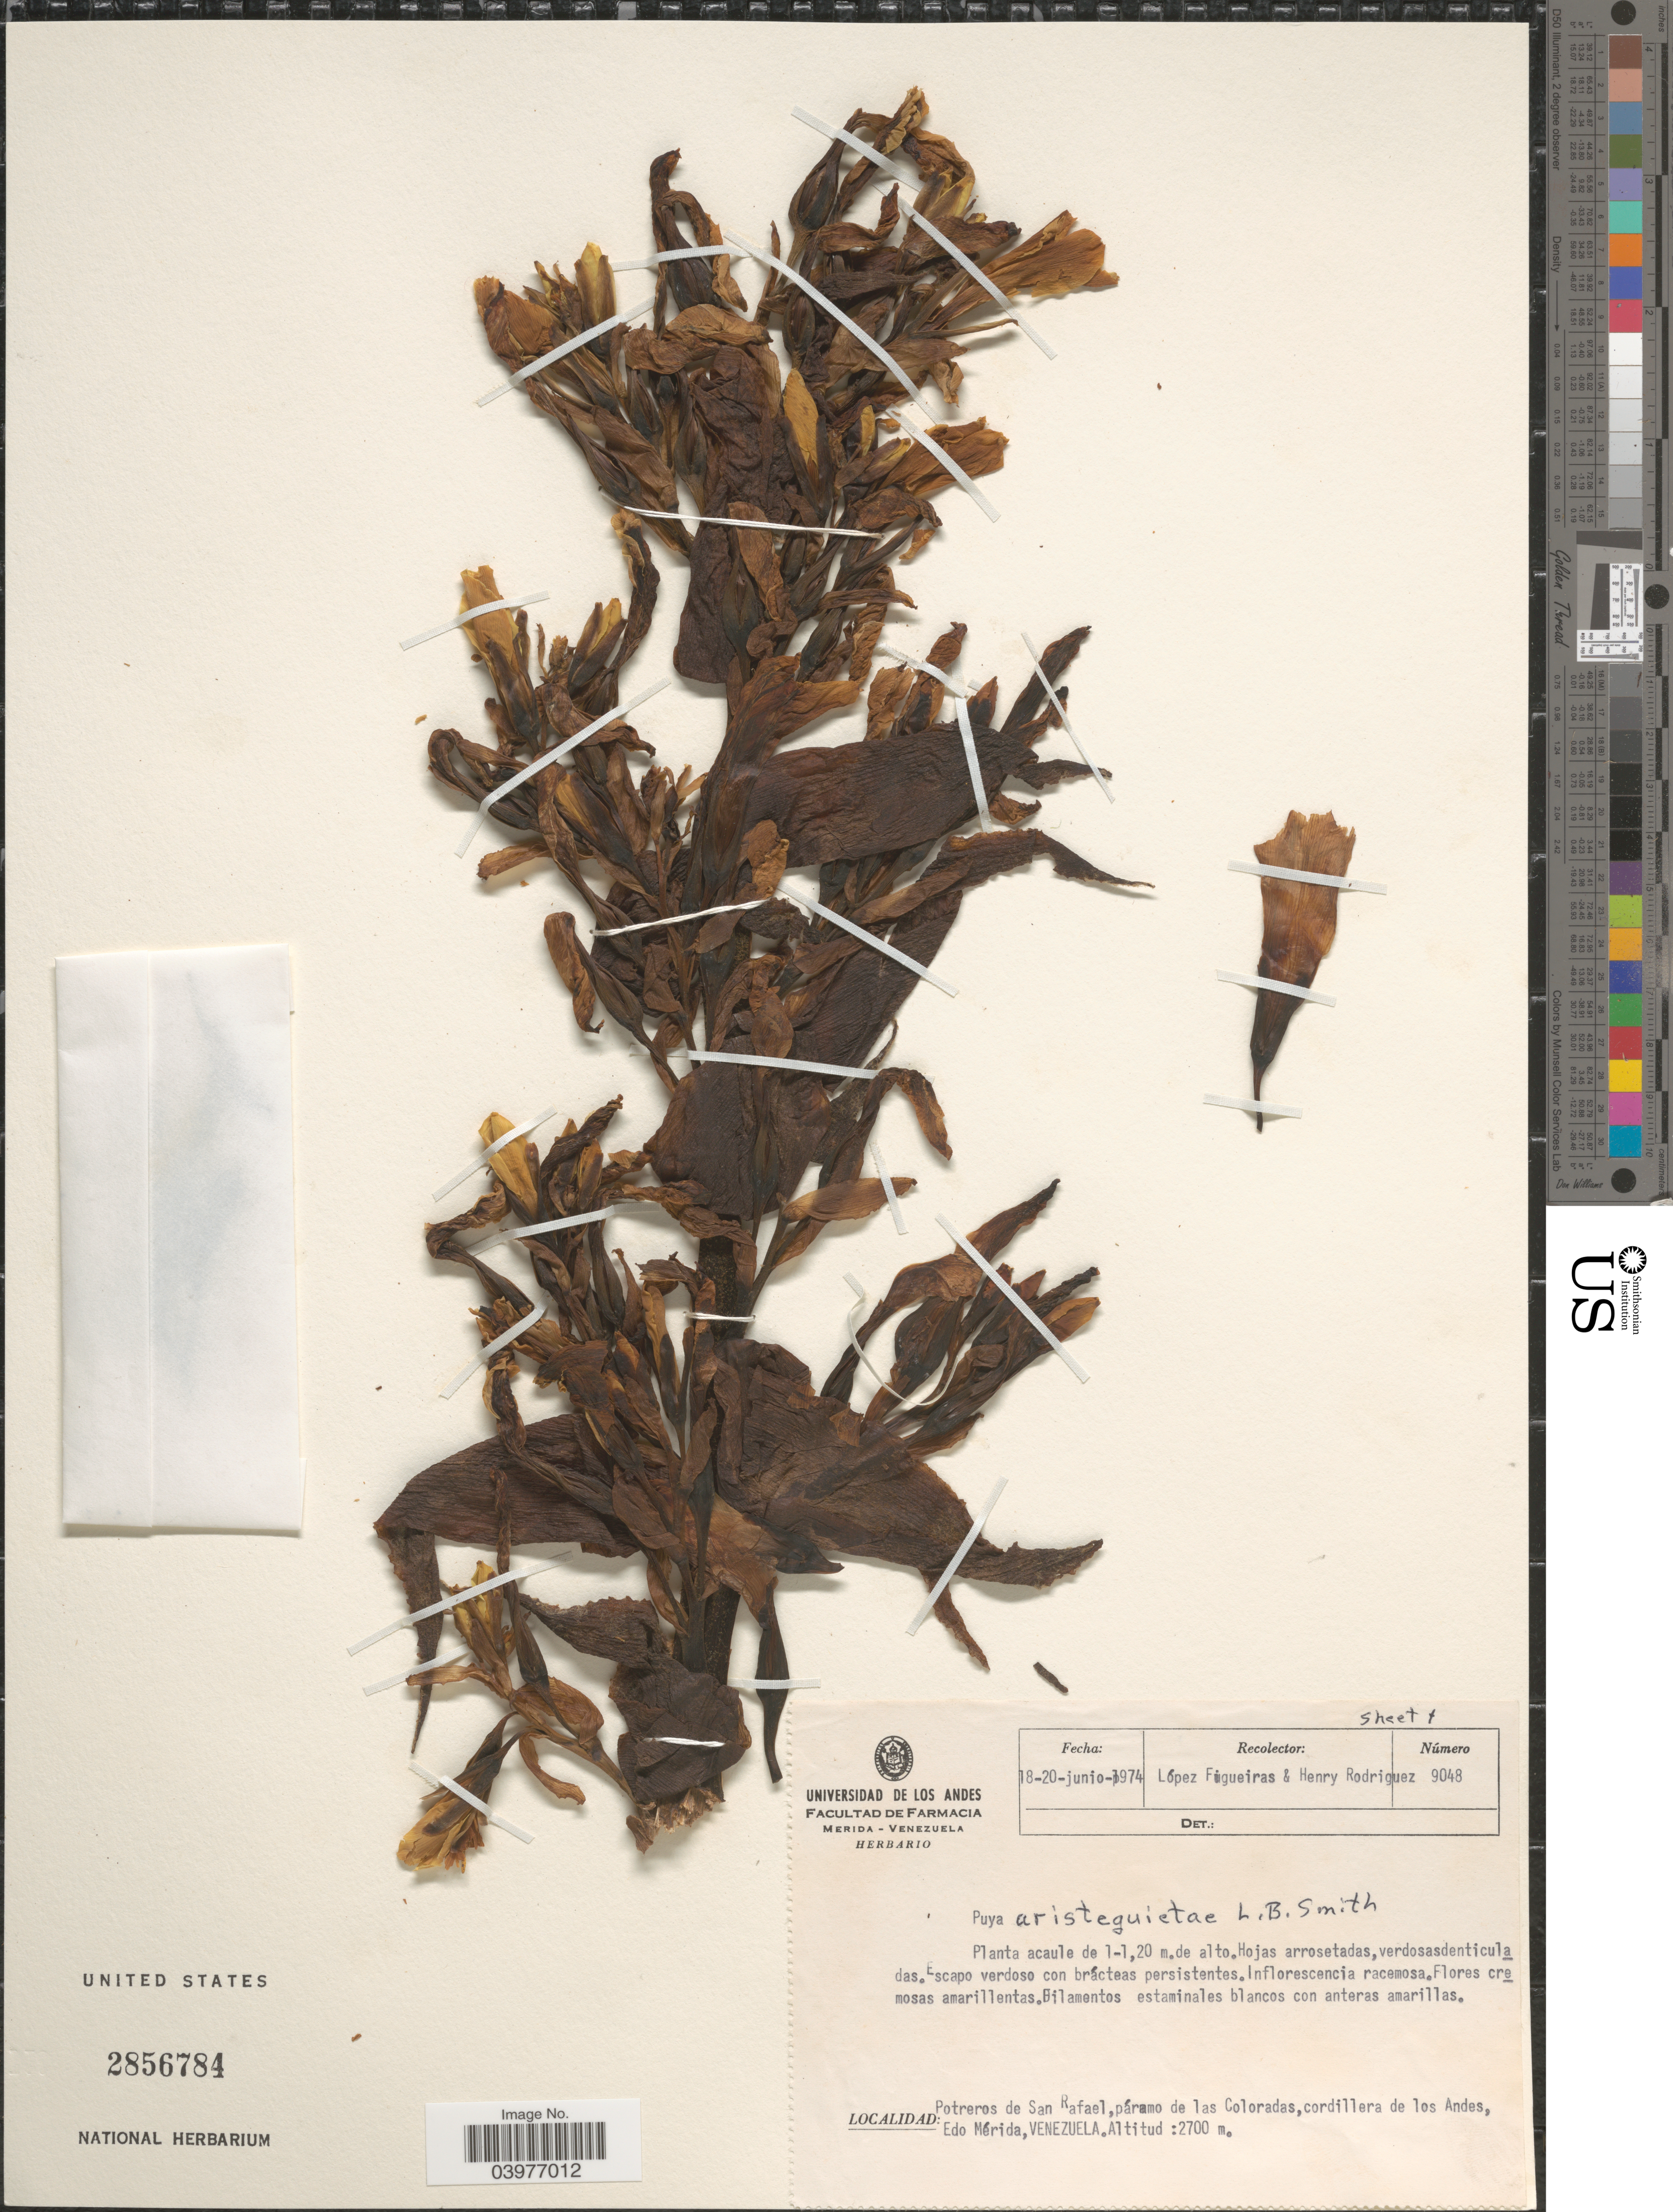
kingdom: Plantae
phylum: Tracheophyta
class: Liliopsida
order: Poales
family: Bromeliaceae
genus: Puya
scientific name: Puya aristeguietae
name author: L.B. Sm.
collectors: M. López Figueiras & H. Rodriguez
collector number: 9048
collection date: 1974-06-18/1974-06-20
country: Venezuela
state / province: Merida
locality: Potreros de San Rafael, páramo de las Coloradas, cordillera de los Andes.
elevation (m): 2700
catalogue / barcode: US 2856784